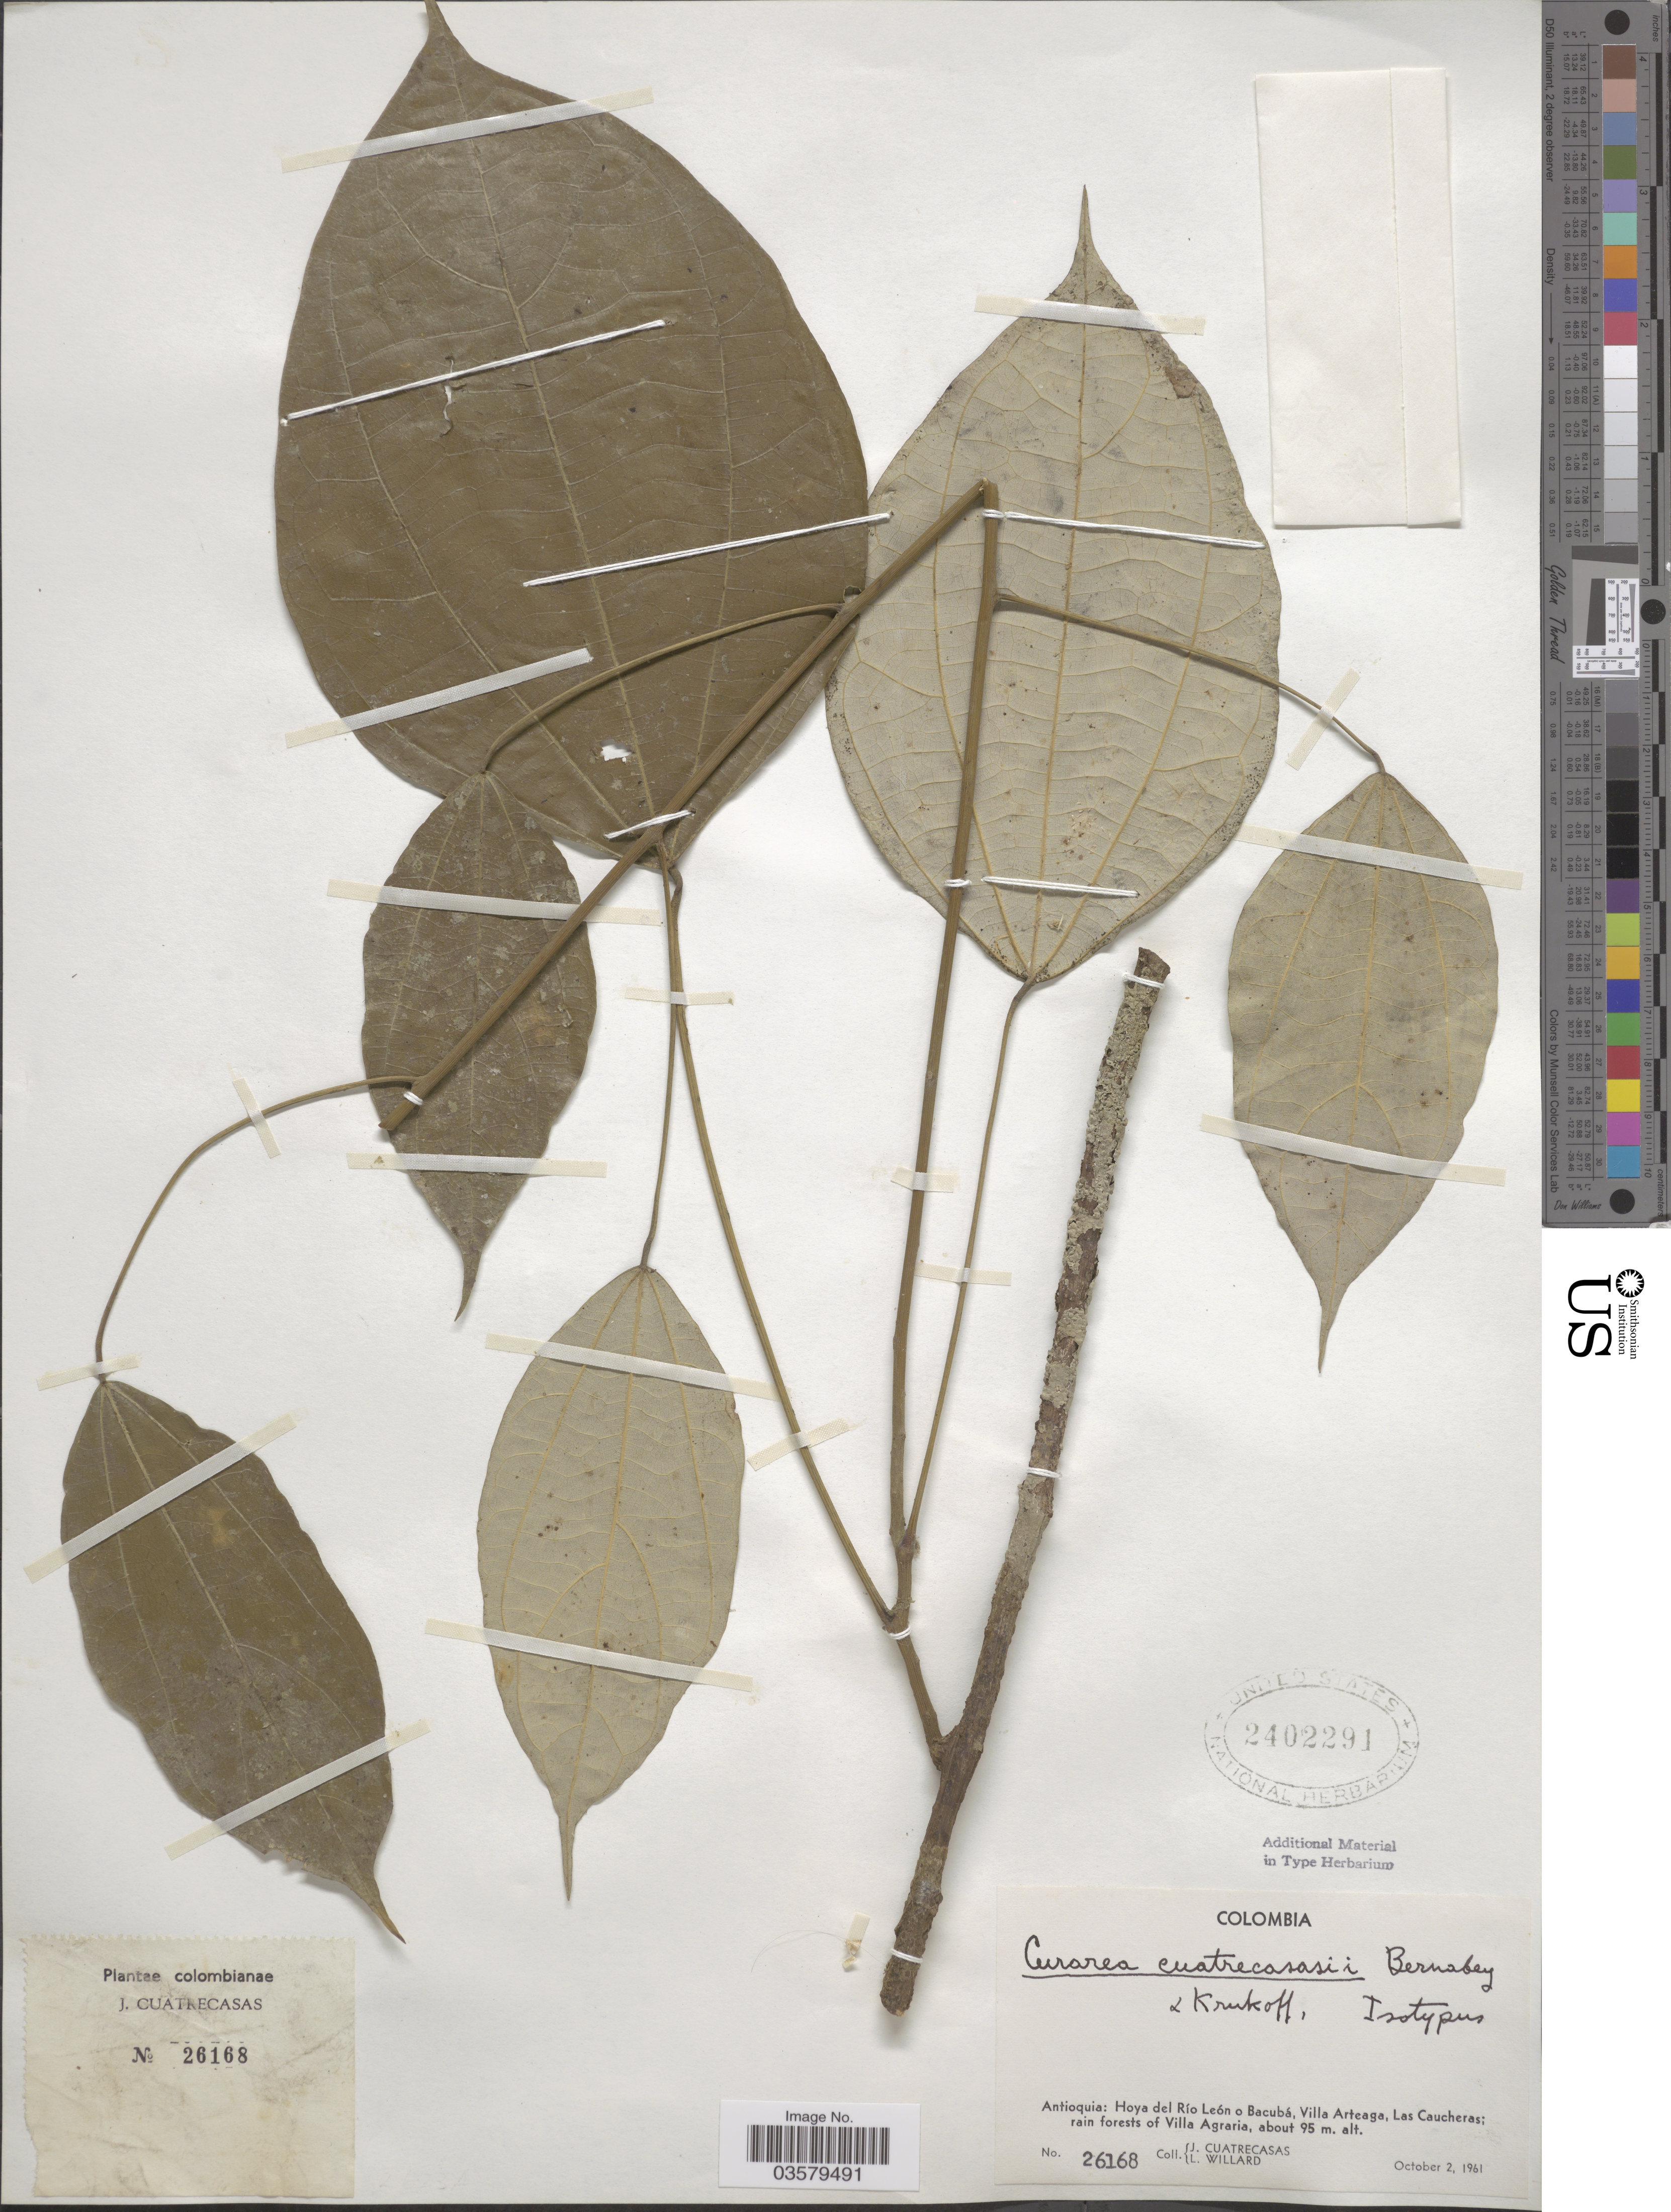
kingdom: Plantae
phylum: Tracheophyta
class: Magnoliopsida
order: Ranunculales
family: Menispermaceae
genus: Curarea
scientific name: Curarea cuatrecasasii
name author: Krukoff & Barneby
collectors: J. Cuatrecasas & L. Willard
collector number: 26168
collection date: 1961-10-02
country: Colombia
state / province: Antioquia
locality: Hoya del Río León o Bacubá, Villa Arteaga, Las Caucheras; rain forests of Villa Agraria.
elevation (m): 95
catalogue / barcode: US 2402291